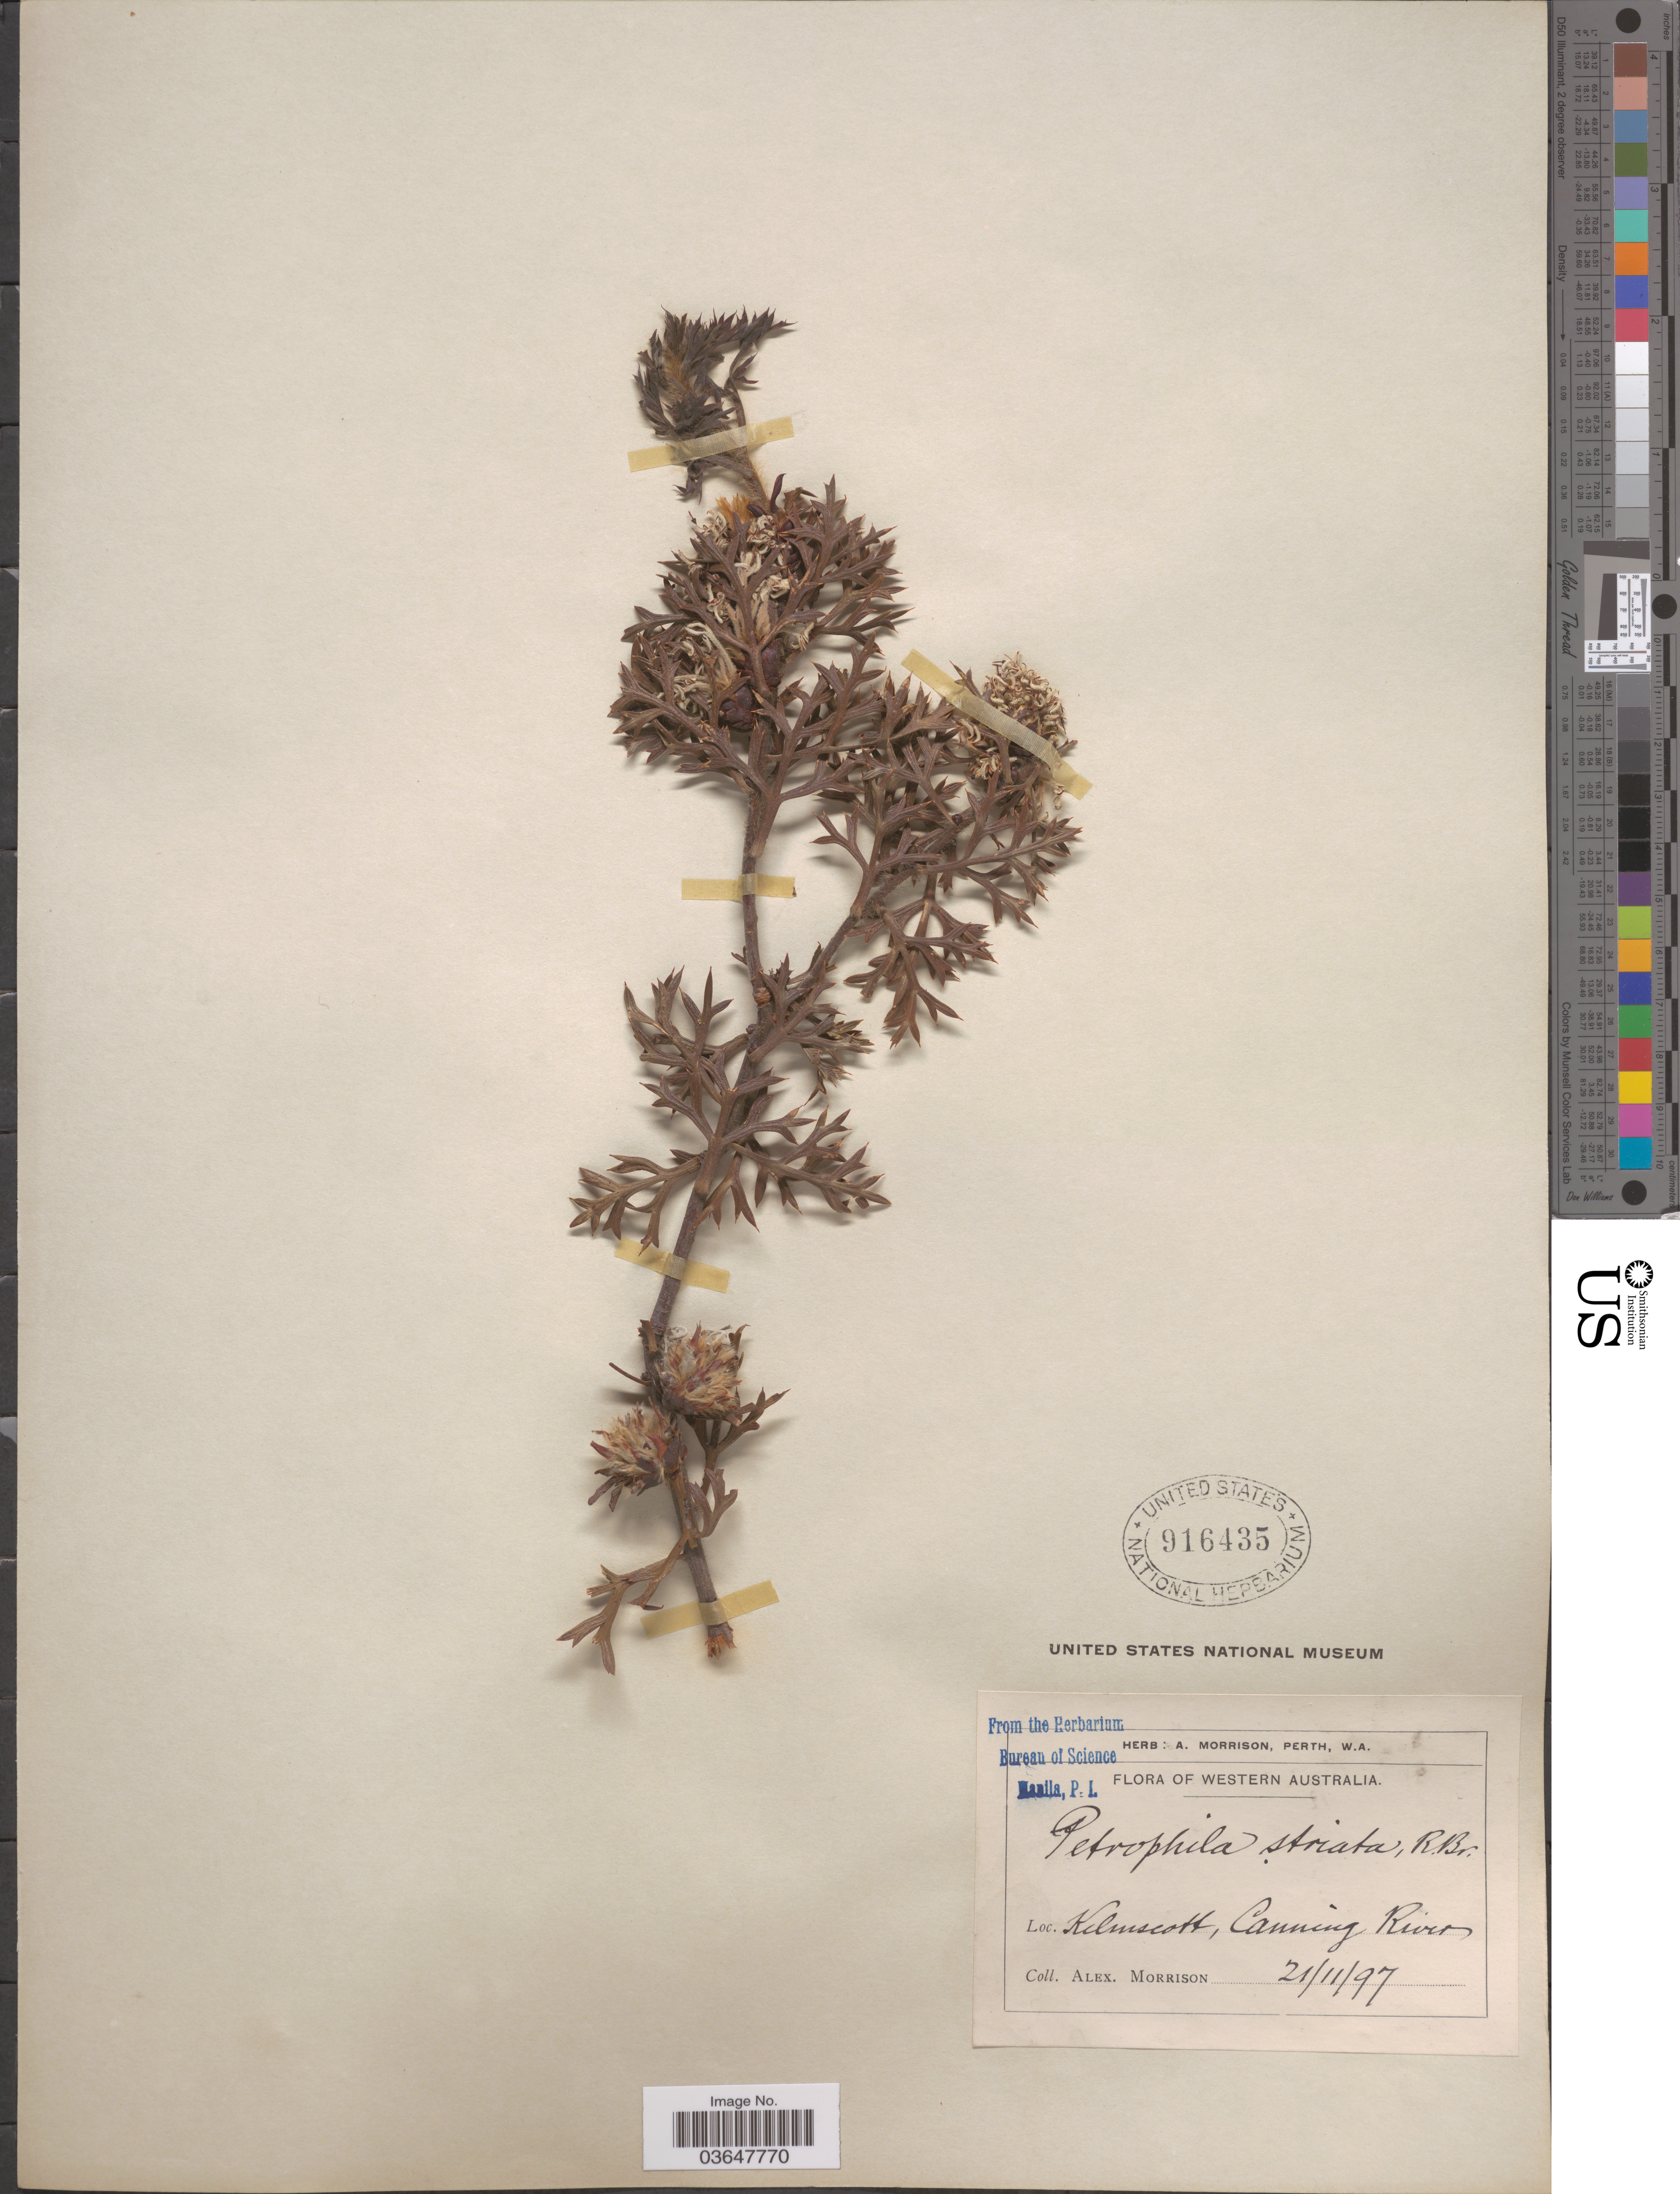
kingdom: Plantae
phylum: Tracheophyta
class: Magnoliopsida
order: Proteales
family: Proteaceae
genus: Petrophile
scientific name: Petrophile striata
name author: R. Br.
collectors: A. Morrison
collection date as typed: Transcribed d/m/y: 21/11/97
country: Australia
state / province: Western Australia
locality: Kelmscott, Canning River.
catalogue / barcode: US 916435